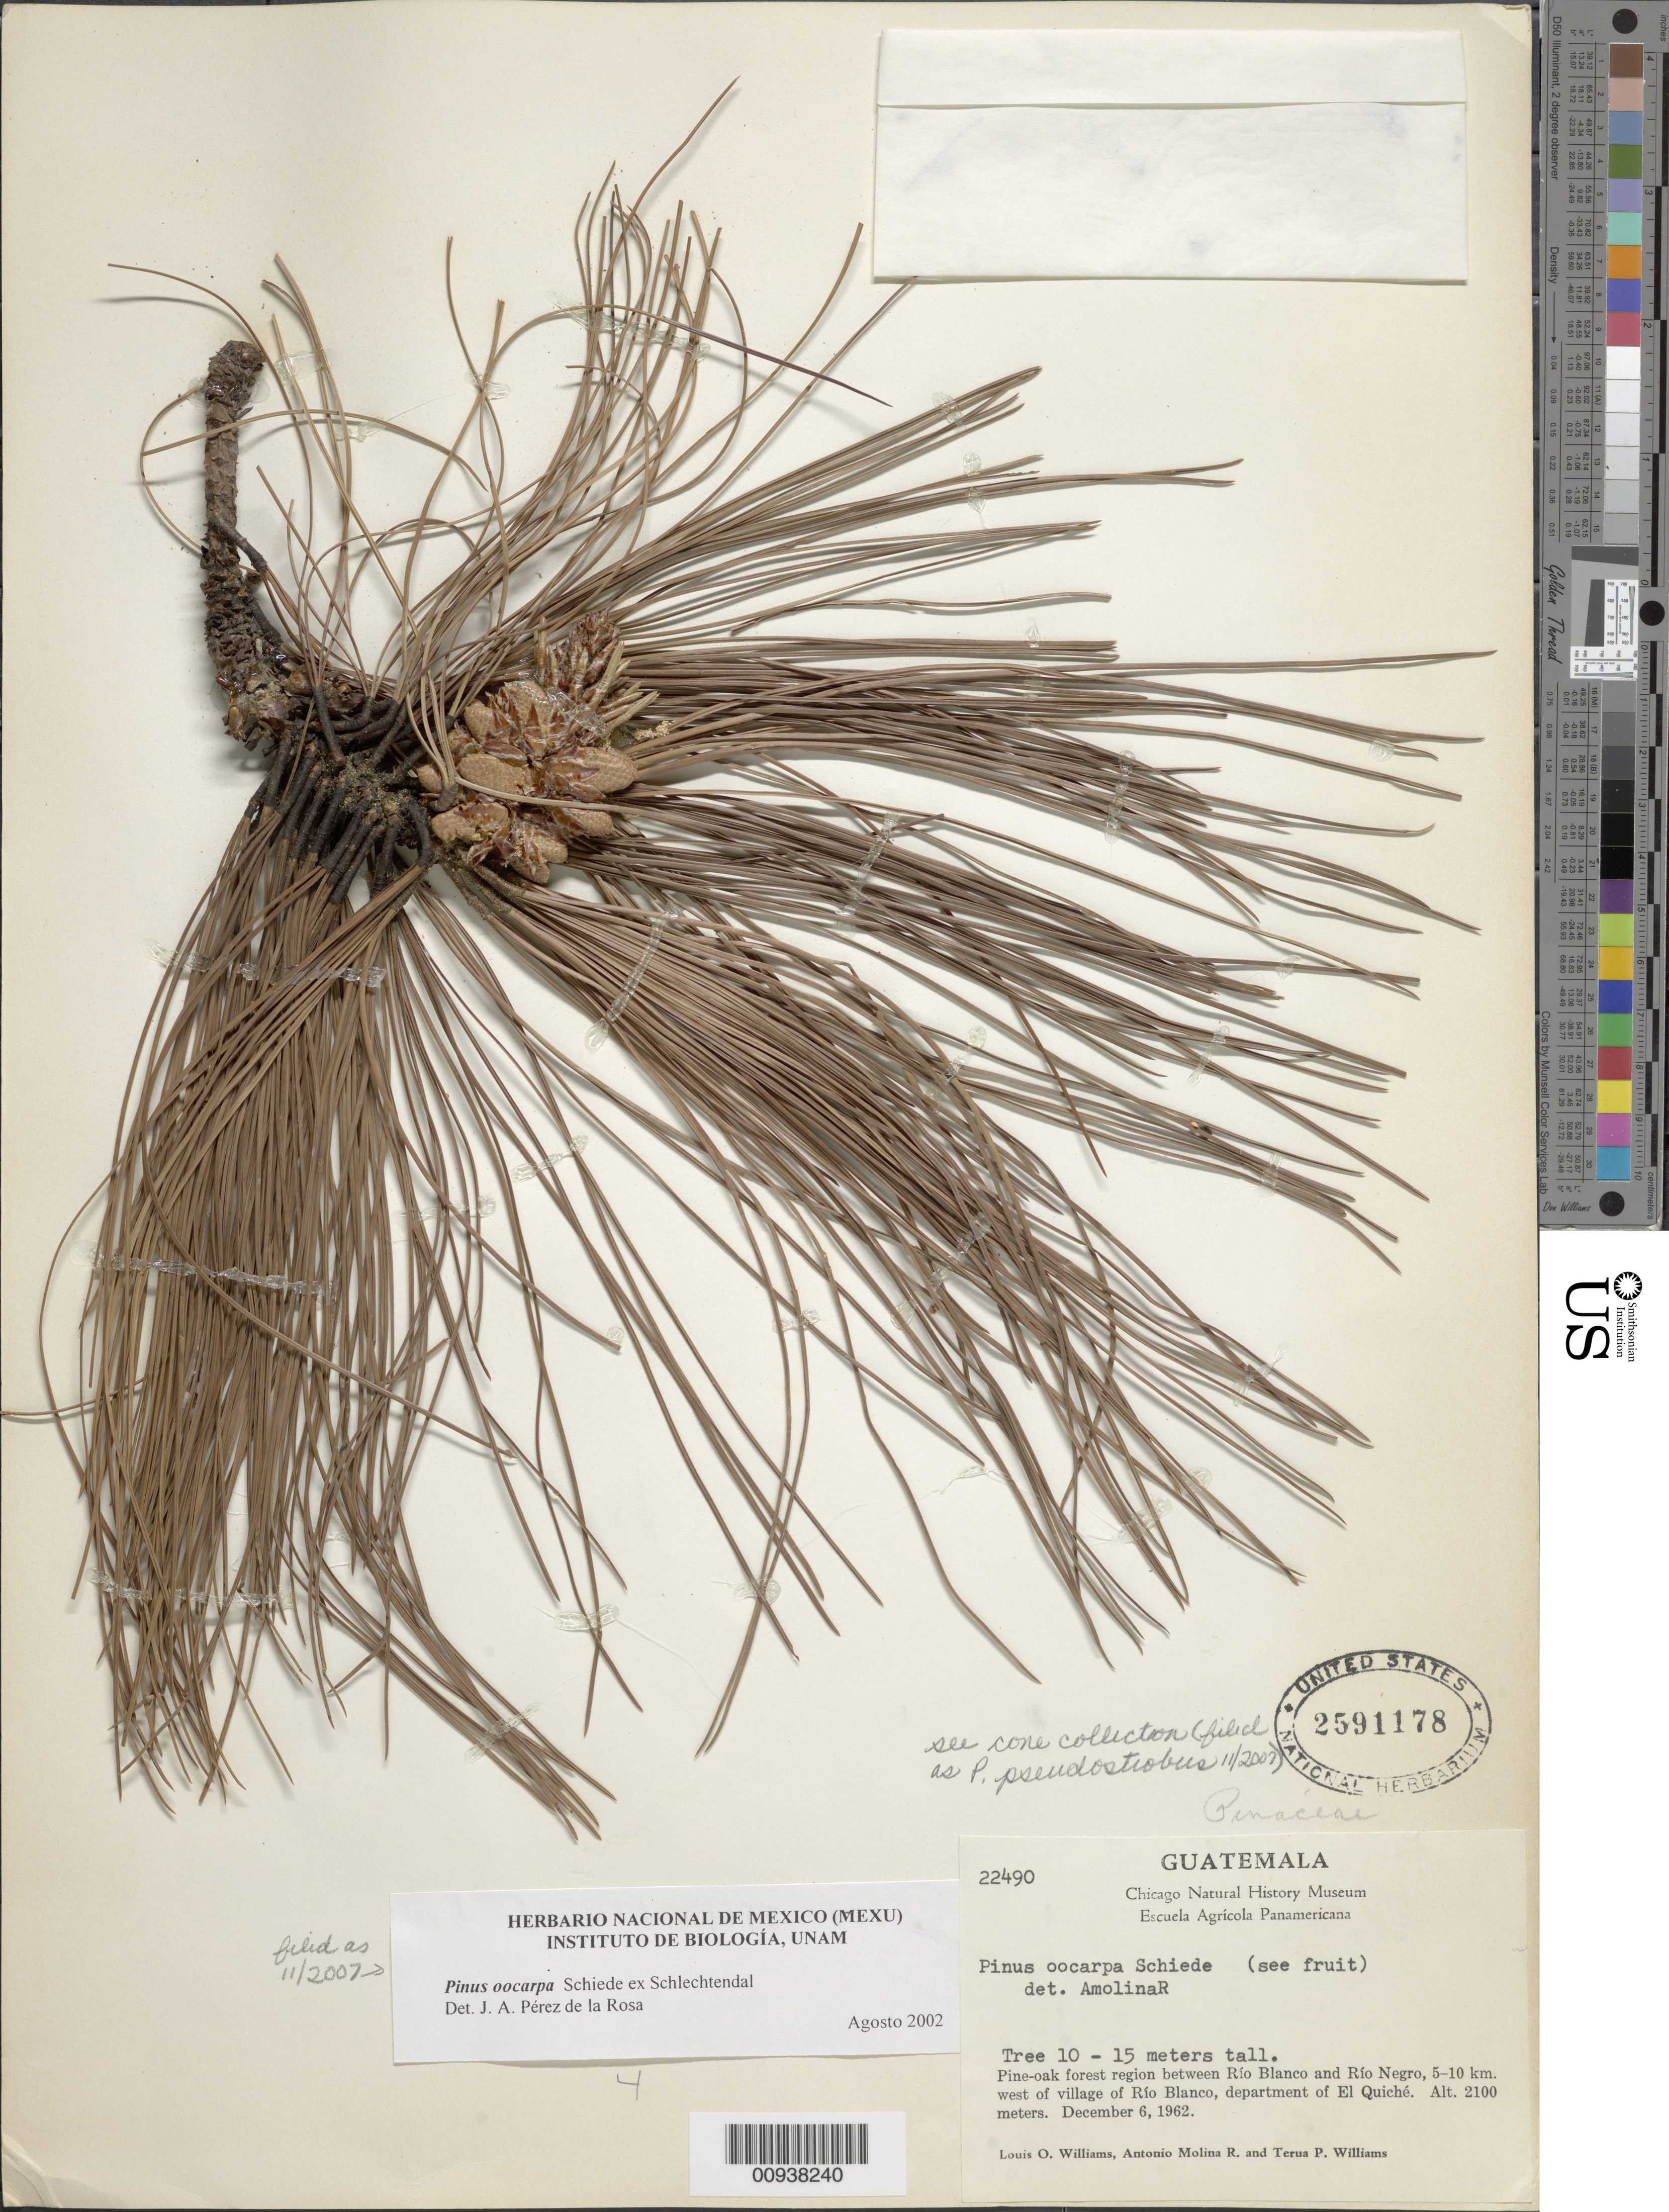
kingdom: Plantae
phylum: Tracheophyta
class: Pinopsida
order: Pinales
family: Pinaceae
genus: Pinus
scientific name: Pinus oocarpa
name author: Schiede ex Schltdl.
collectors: L. O. Williams, A. Molina R. & T. P. Williams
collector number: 22490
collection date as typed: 06 Dec 1962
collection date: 1962-12-06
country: Guatemala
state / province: El Quiché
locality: Between Río Blanco and Río Negro, 5-10 km. west of village of Río Blanco.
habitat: Pine-oak forest region.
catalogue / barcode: US 2591178